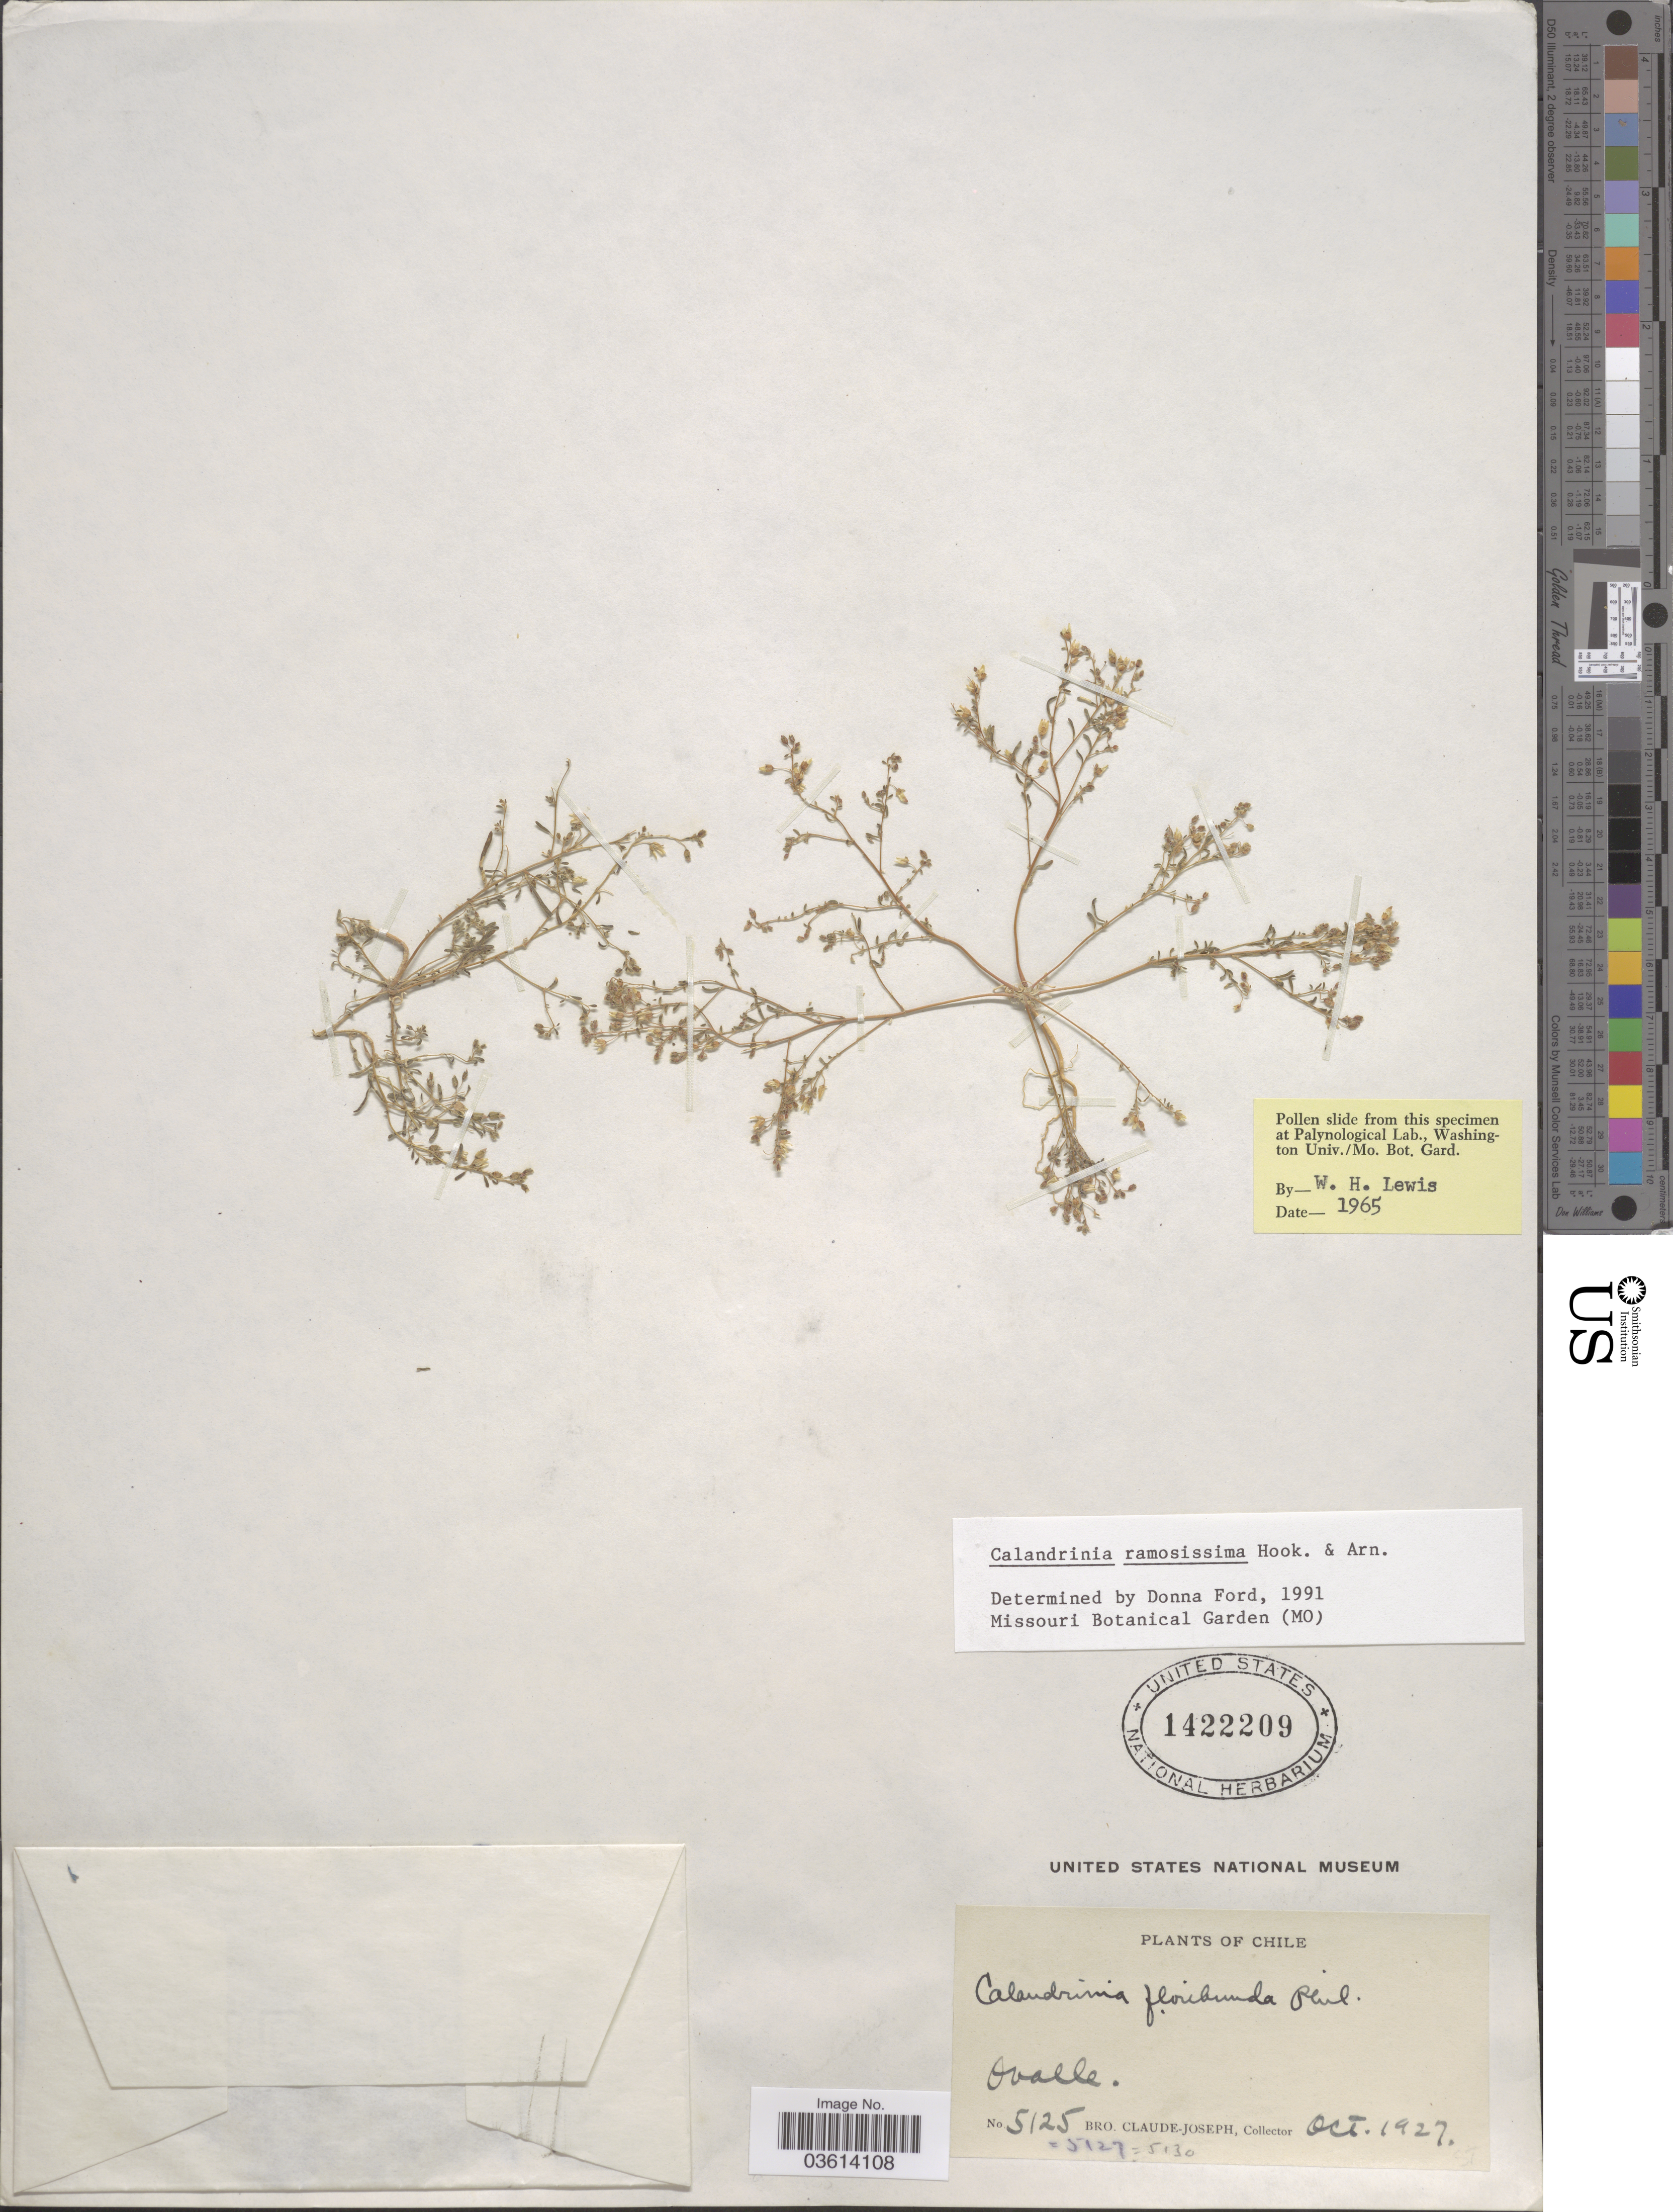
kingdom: Plantae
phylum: Tracheophyta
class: Magnoliopsida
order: Caryophyllales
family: Montiaceae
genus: Montiopsis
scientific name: Montiopsis ramossima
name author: (Hook. & Arn.) D.I. Ford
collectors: Bro. Claude-Joseph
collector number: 5125=5127=5130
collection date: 1927-10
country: Chile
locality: Ovalle.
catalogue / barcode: US 1422209